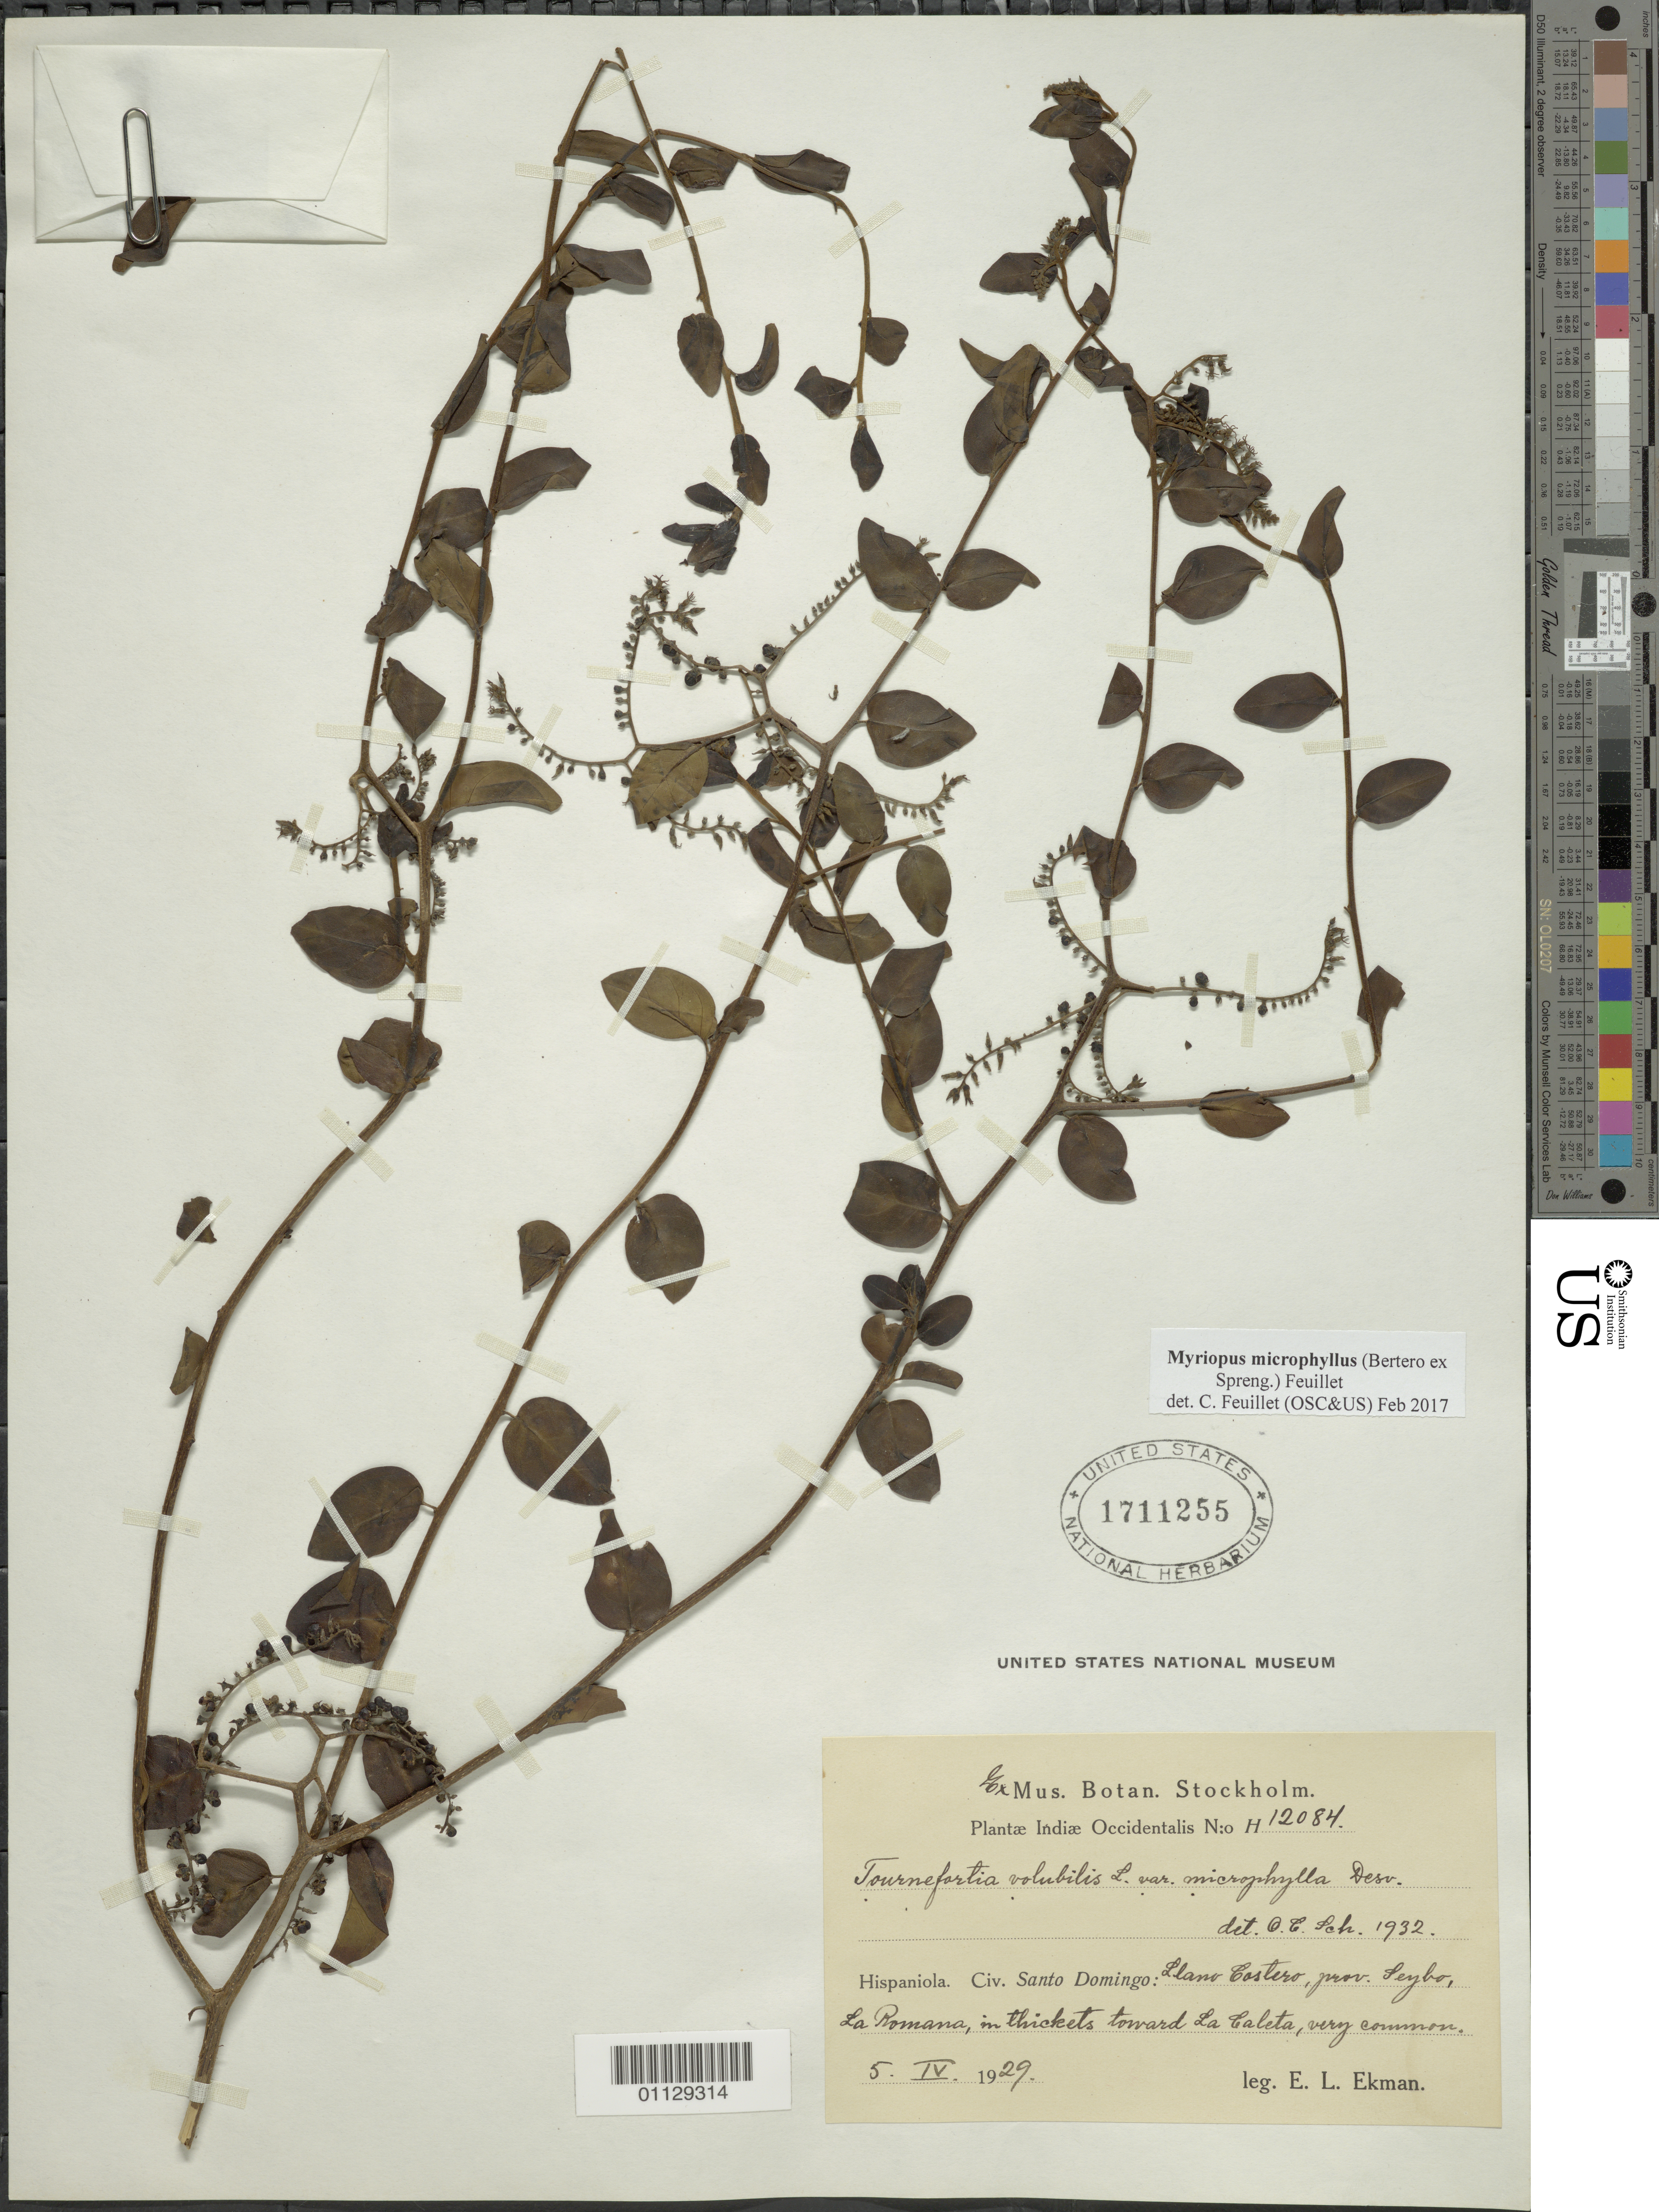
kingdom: Plantae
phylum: Tracheophyta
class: Magnoliopsida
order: Boraginales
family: Heliotropiaceae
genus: Myriopus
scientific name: Myriopus microphyllus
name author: (Bertero ex Spreng.) Feuillet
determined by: Feuillet, C.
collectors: E. L. Ekman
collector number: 12084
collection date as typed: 05 Sep 1929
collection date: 1929-09-05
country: Dominican Republic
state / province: Santo Domingo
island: Hispaniola I.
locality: Llano Castero, prov. Seybo, La Romana, toward La Caleta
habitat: In thickets, very common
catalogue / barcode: US 1711255